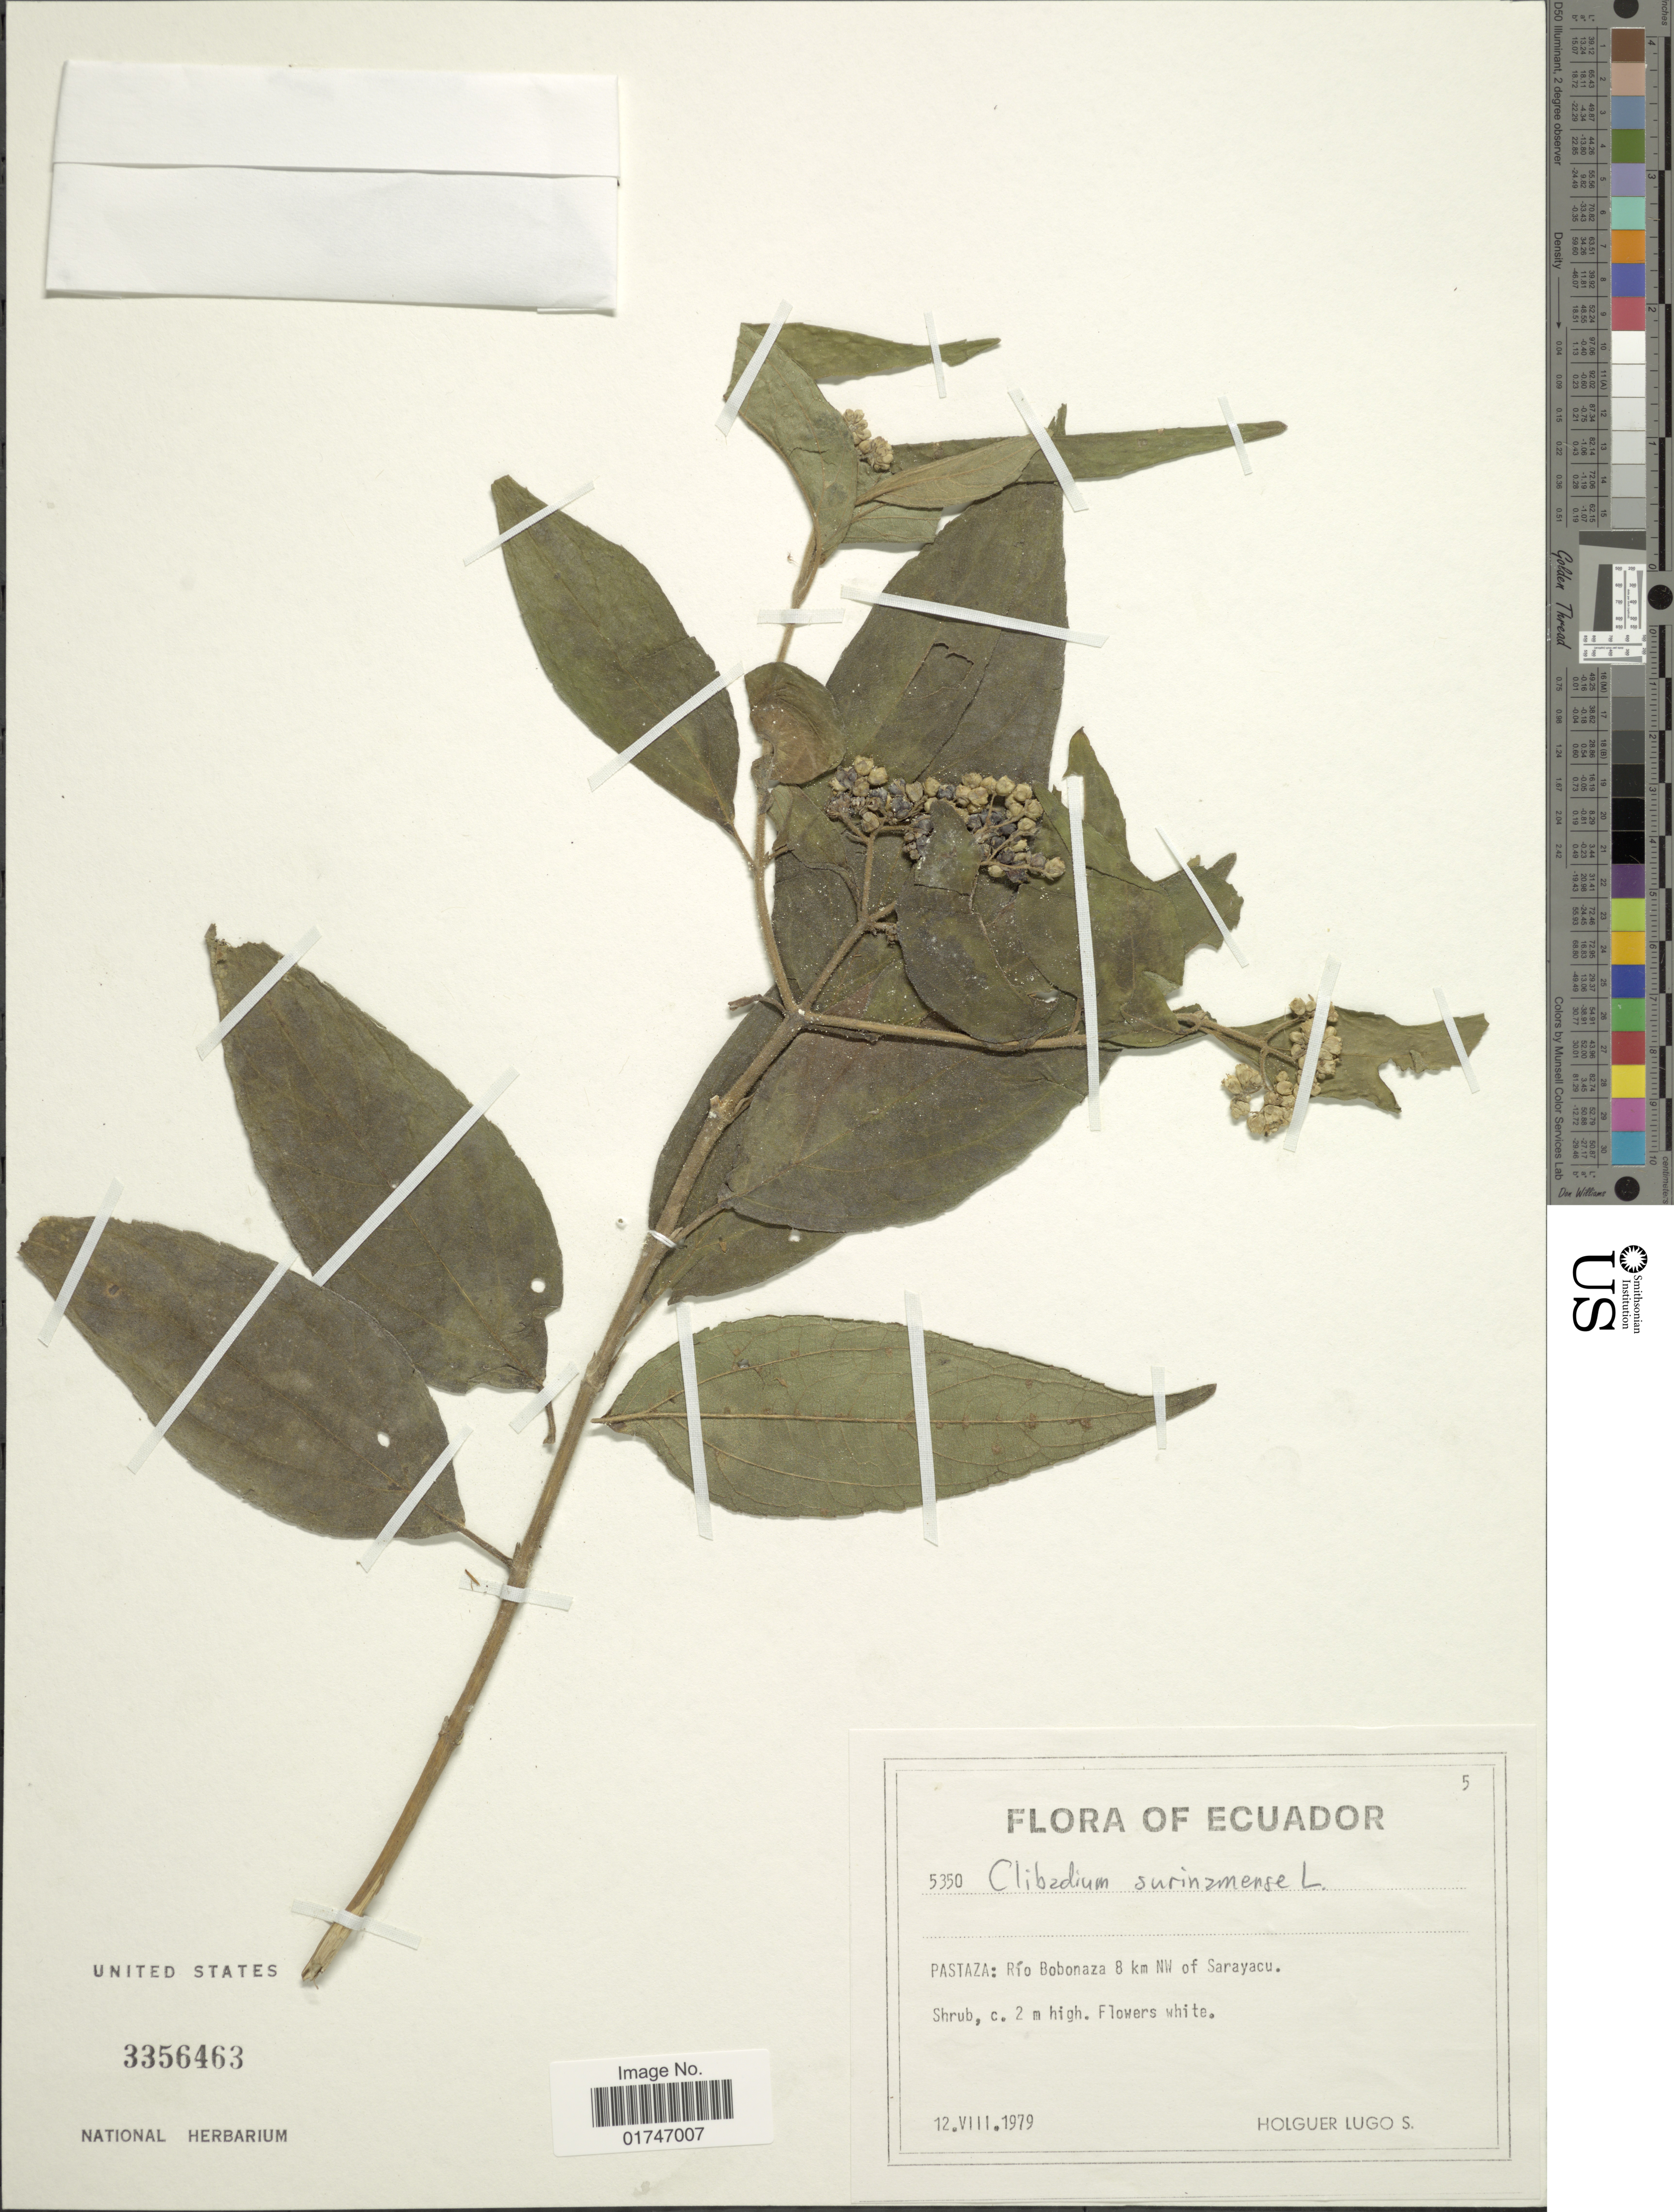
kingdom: Plantae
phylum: Tracheophyta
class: Magnoliopsida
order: Asterales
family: Asteraceae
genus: Clibadium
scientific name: Clibadium surinamense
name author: L.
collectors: H. Lugo S.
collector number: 5350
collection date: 1979-08-12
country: Ecuador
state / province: Pastaza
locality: Pastaza: Río Bobonaza 8 km NW of Sarayacu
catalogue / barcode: US 3356463